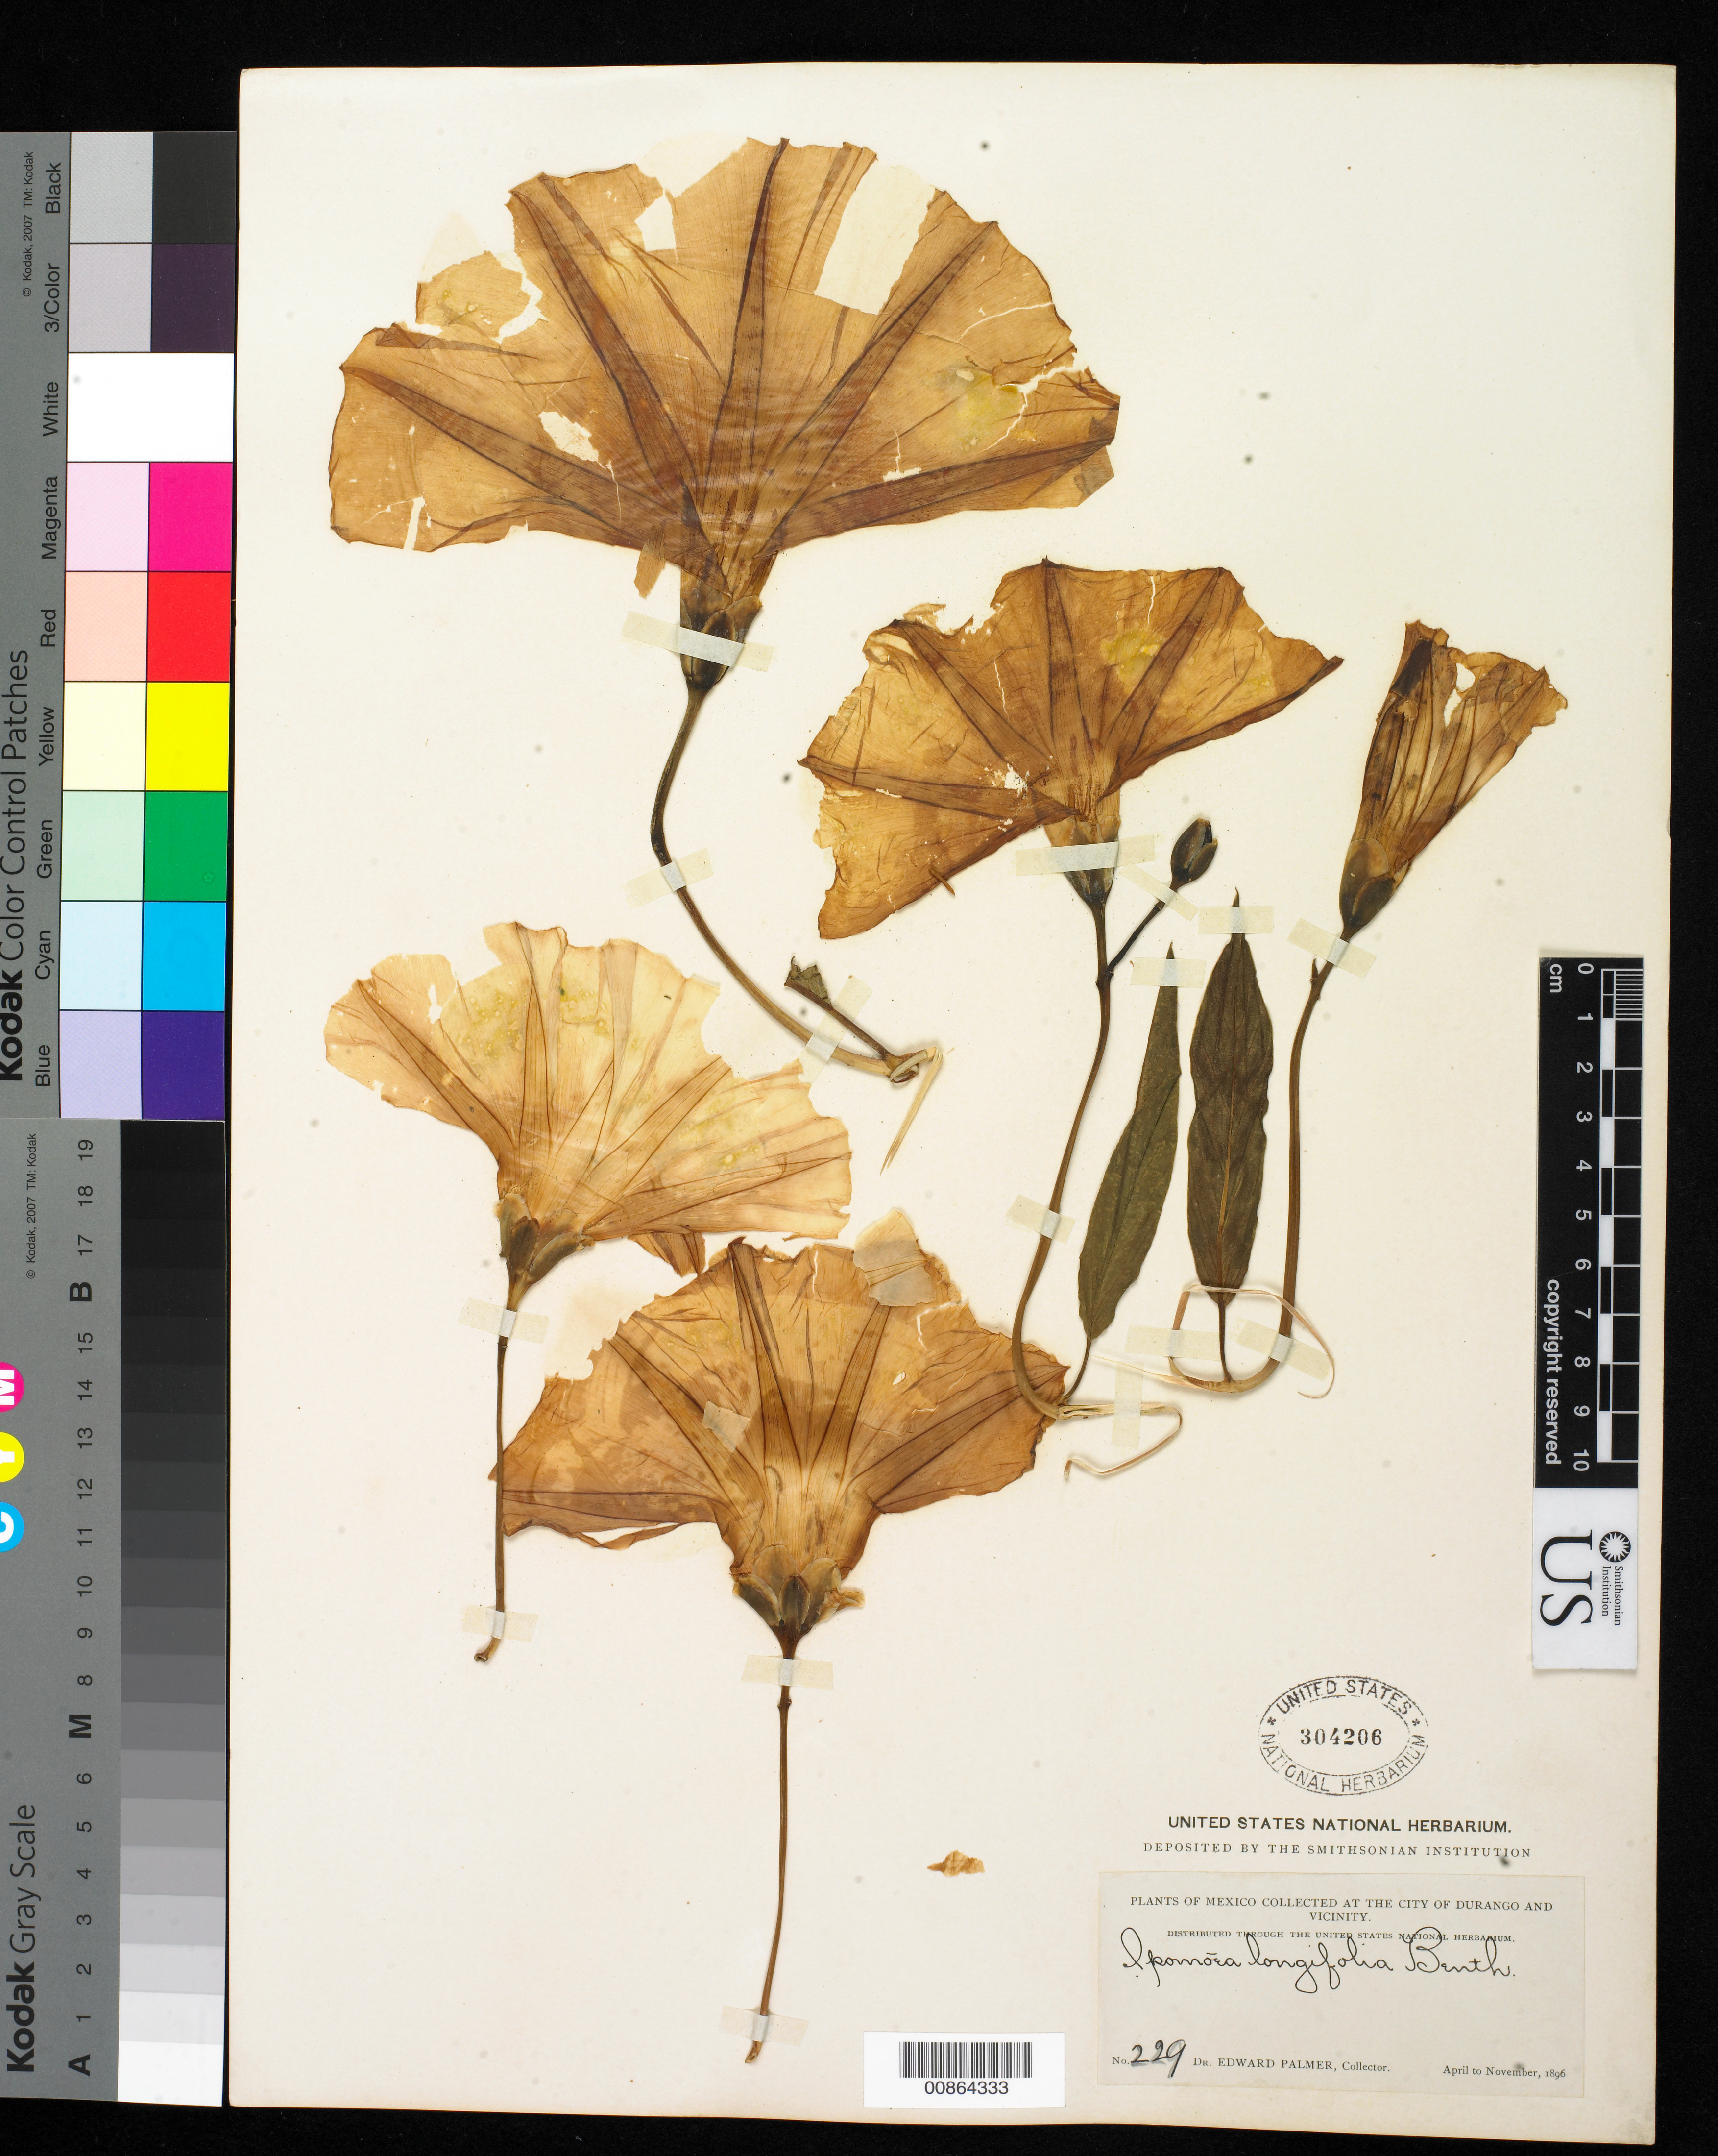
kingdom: Plantae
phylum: Tracheophyta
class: Magnoliopsida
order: Solanales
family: Convolvulaceae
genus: Ipomoea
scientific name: Ipomoea longifolia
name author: Benth.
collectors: E. Palmer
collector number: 229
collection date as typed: Apr 1896 to -- Nov 1896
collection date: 1896-04/1896-11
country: Mexico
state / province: Durango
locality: City of Durango and vicinity.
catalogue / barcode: US 304206